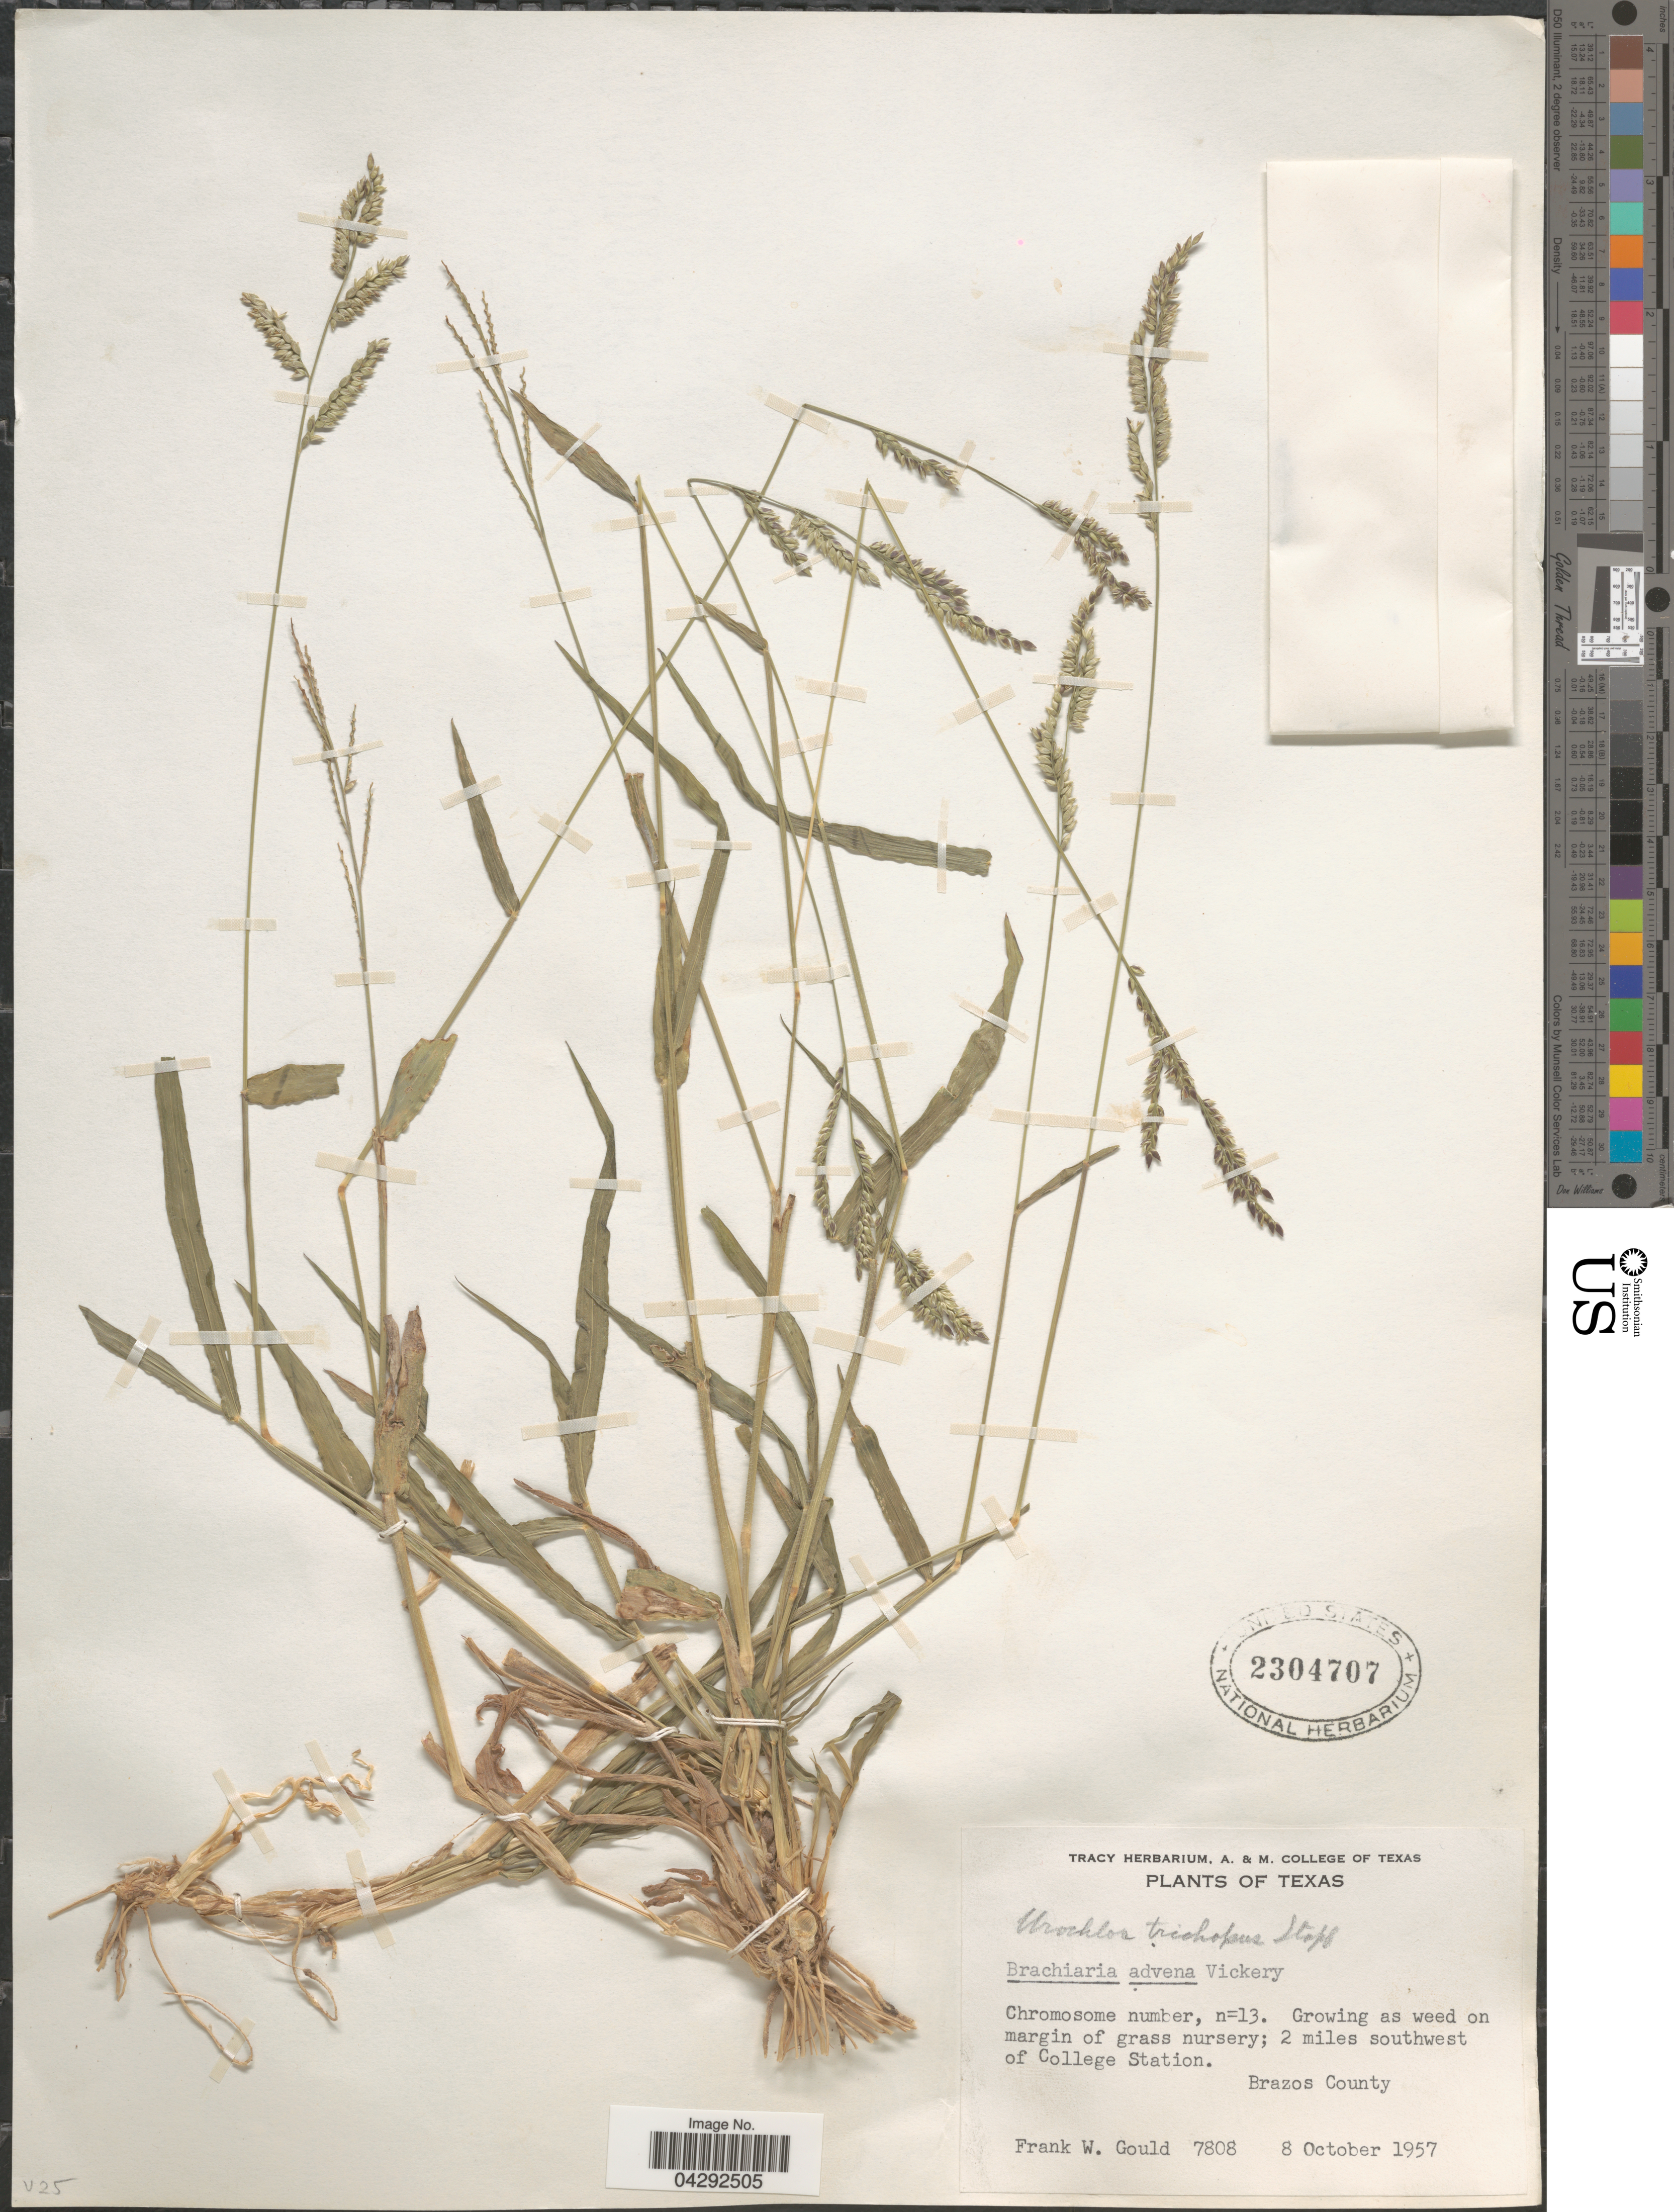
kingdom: Plantae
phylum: Tracheophyta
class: Liliopsida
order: Poales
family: Poaceae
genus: Urochloa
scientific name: Urochloa trichopus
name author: (Hochst.) Stapf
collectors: F. W. Gould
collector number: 7808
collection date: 1957-10-08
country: United States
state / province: Texas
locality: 2 miles southwest of College Station. Brazos County.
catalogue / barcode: US 2304707